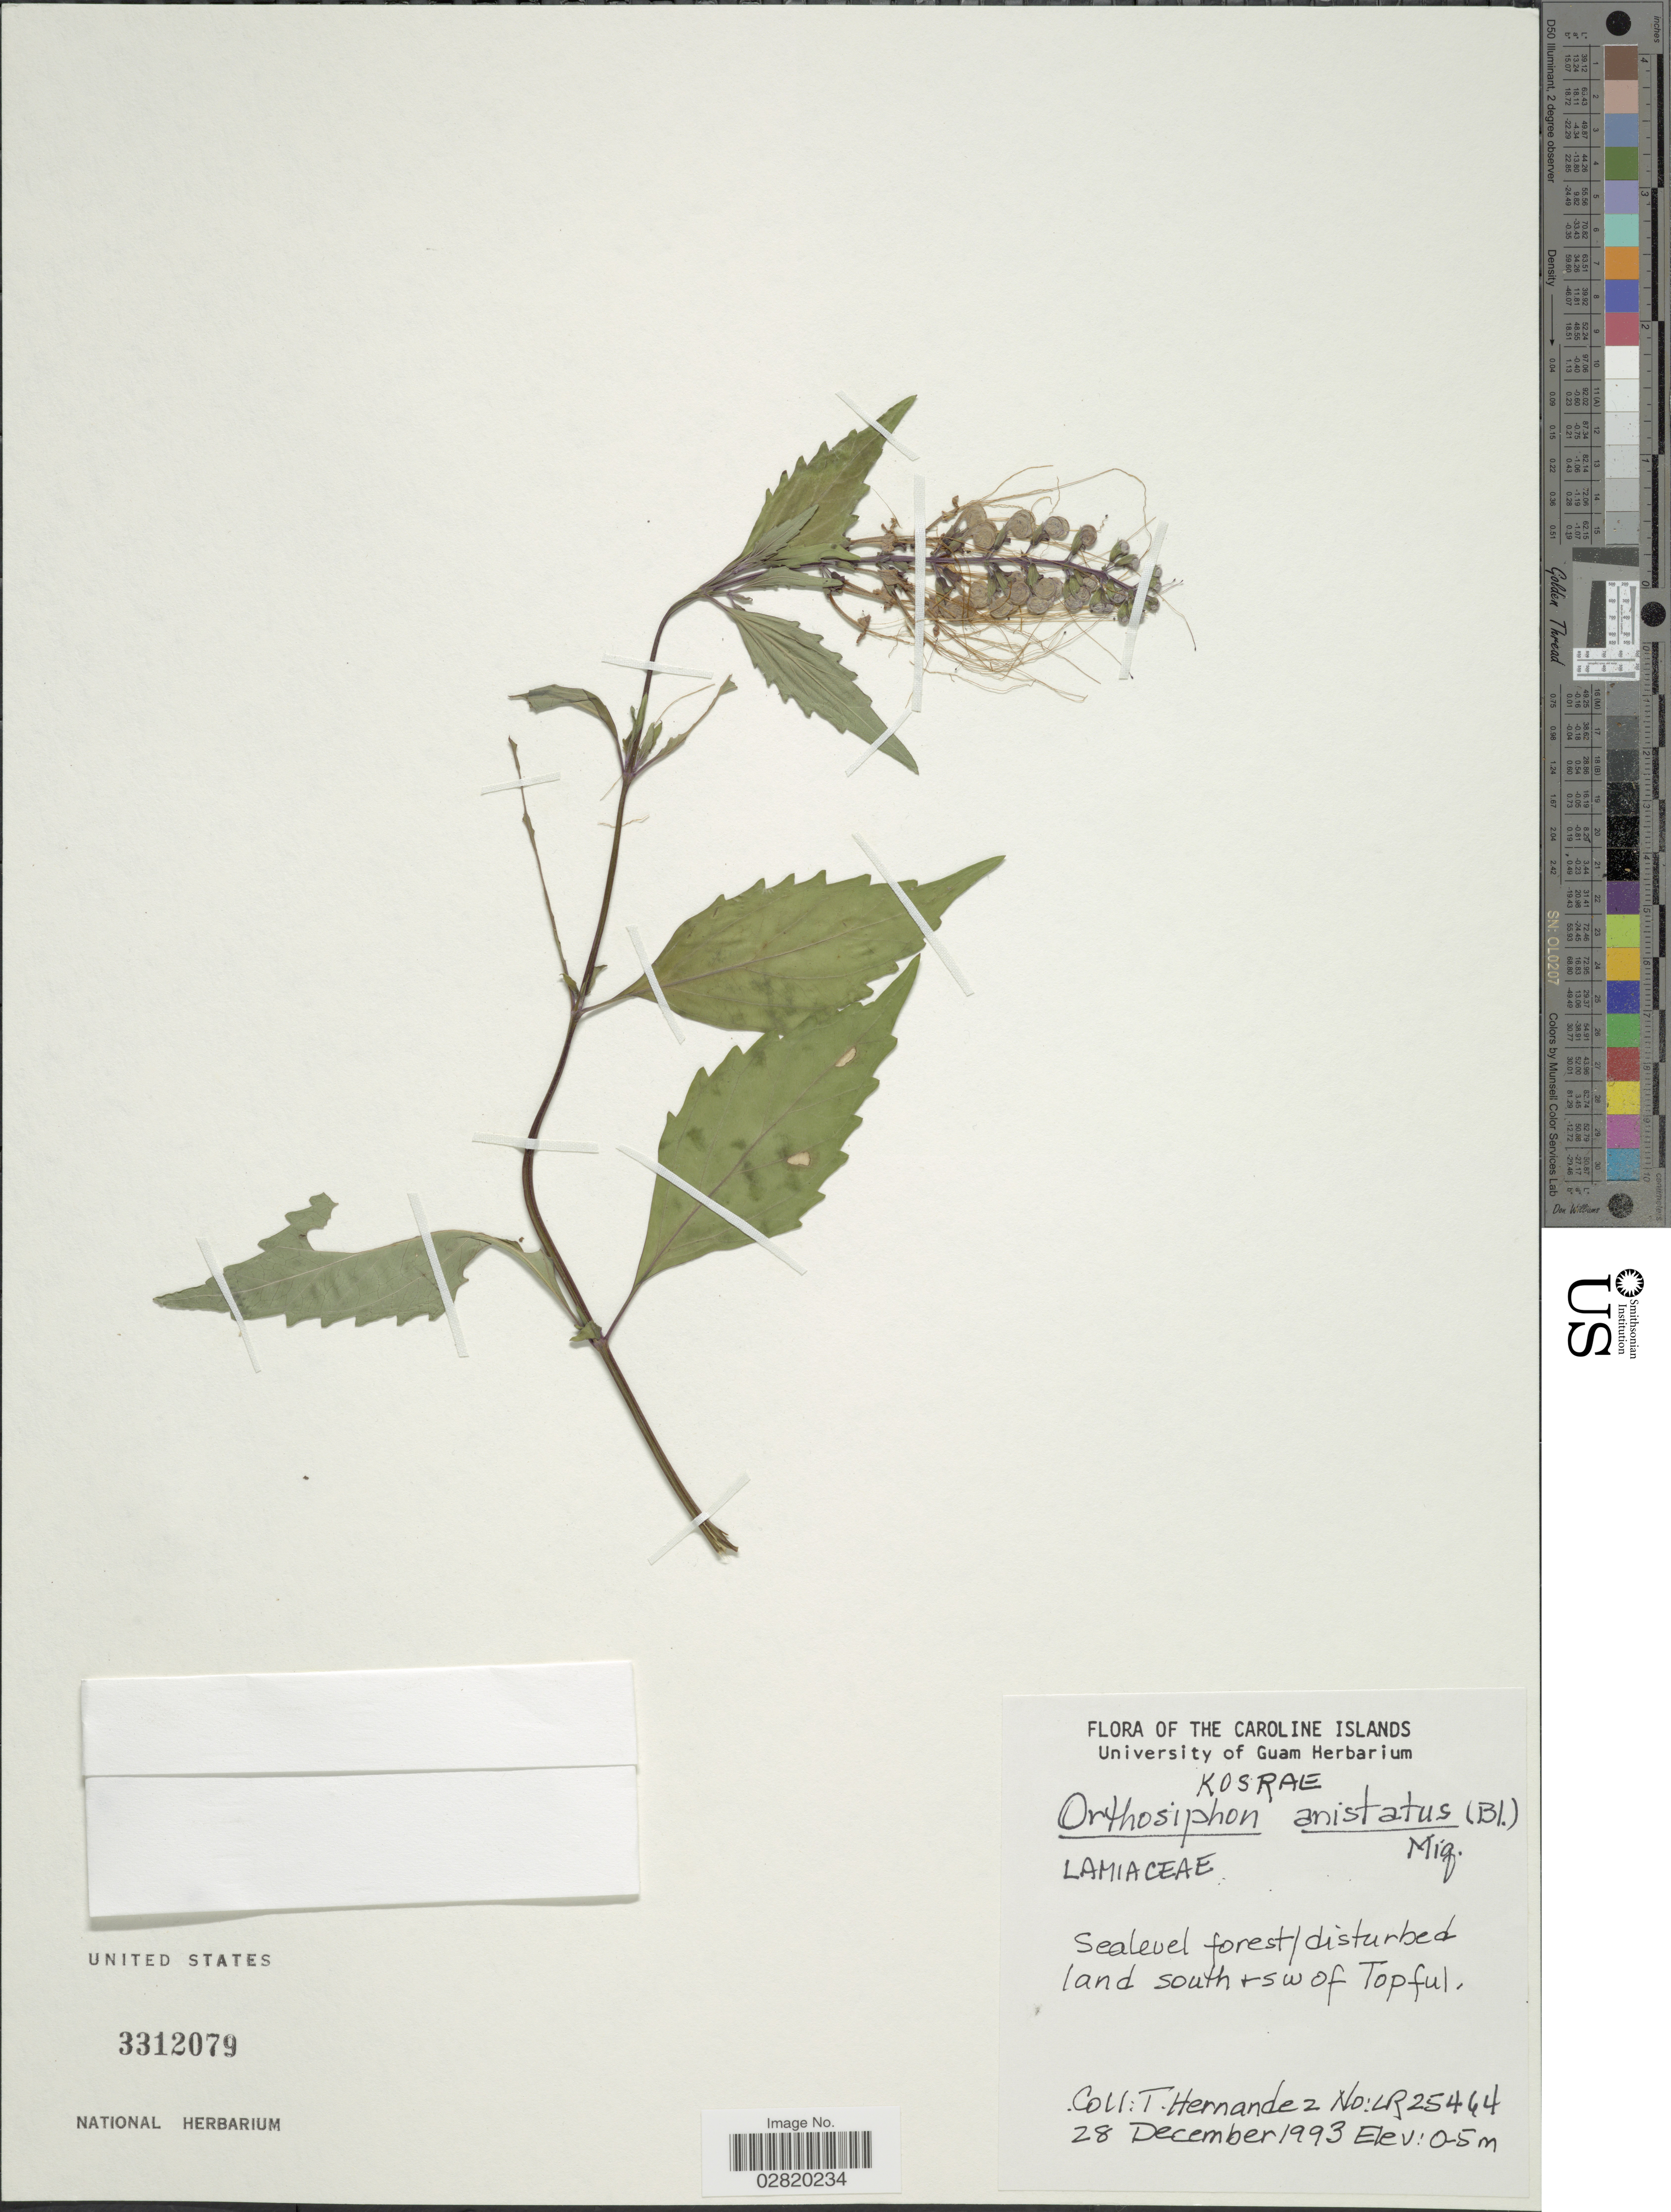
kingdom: Plantae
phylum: Tracheophyta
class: Magnoliopsida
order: Lamiales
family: Lamiaceae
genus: Orthosiphon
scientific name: Orthosiphon aristatus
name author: (Blume) Miq.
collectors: T. Hernandez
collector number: LR25464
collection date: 1993-12-28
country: Micronesia, Federated States of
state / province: Kosrae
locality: Caroline Islands. Sealevel forest/disturbed land south & sw of Topful.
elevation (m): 0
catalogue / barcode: US 3312079